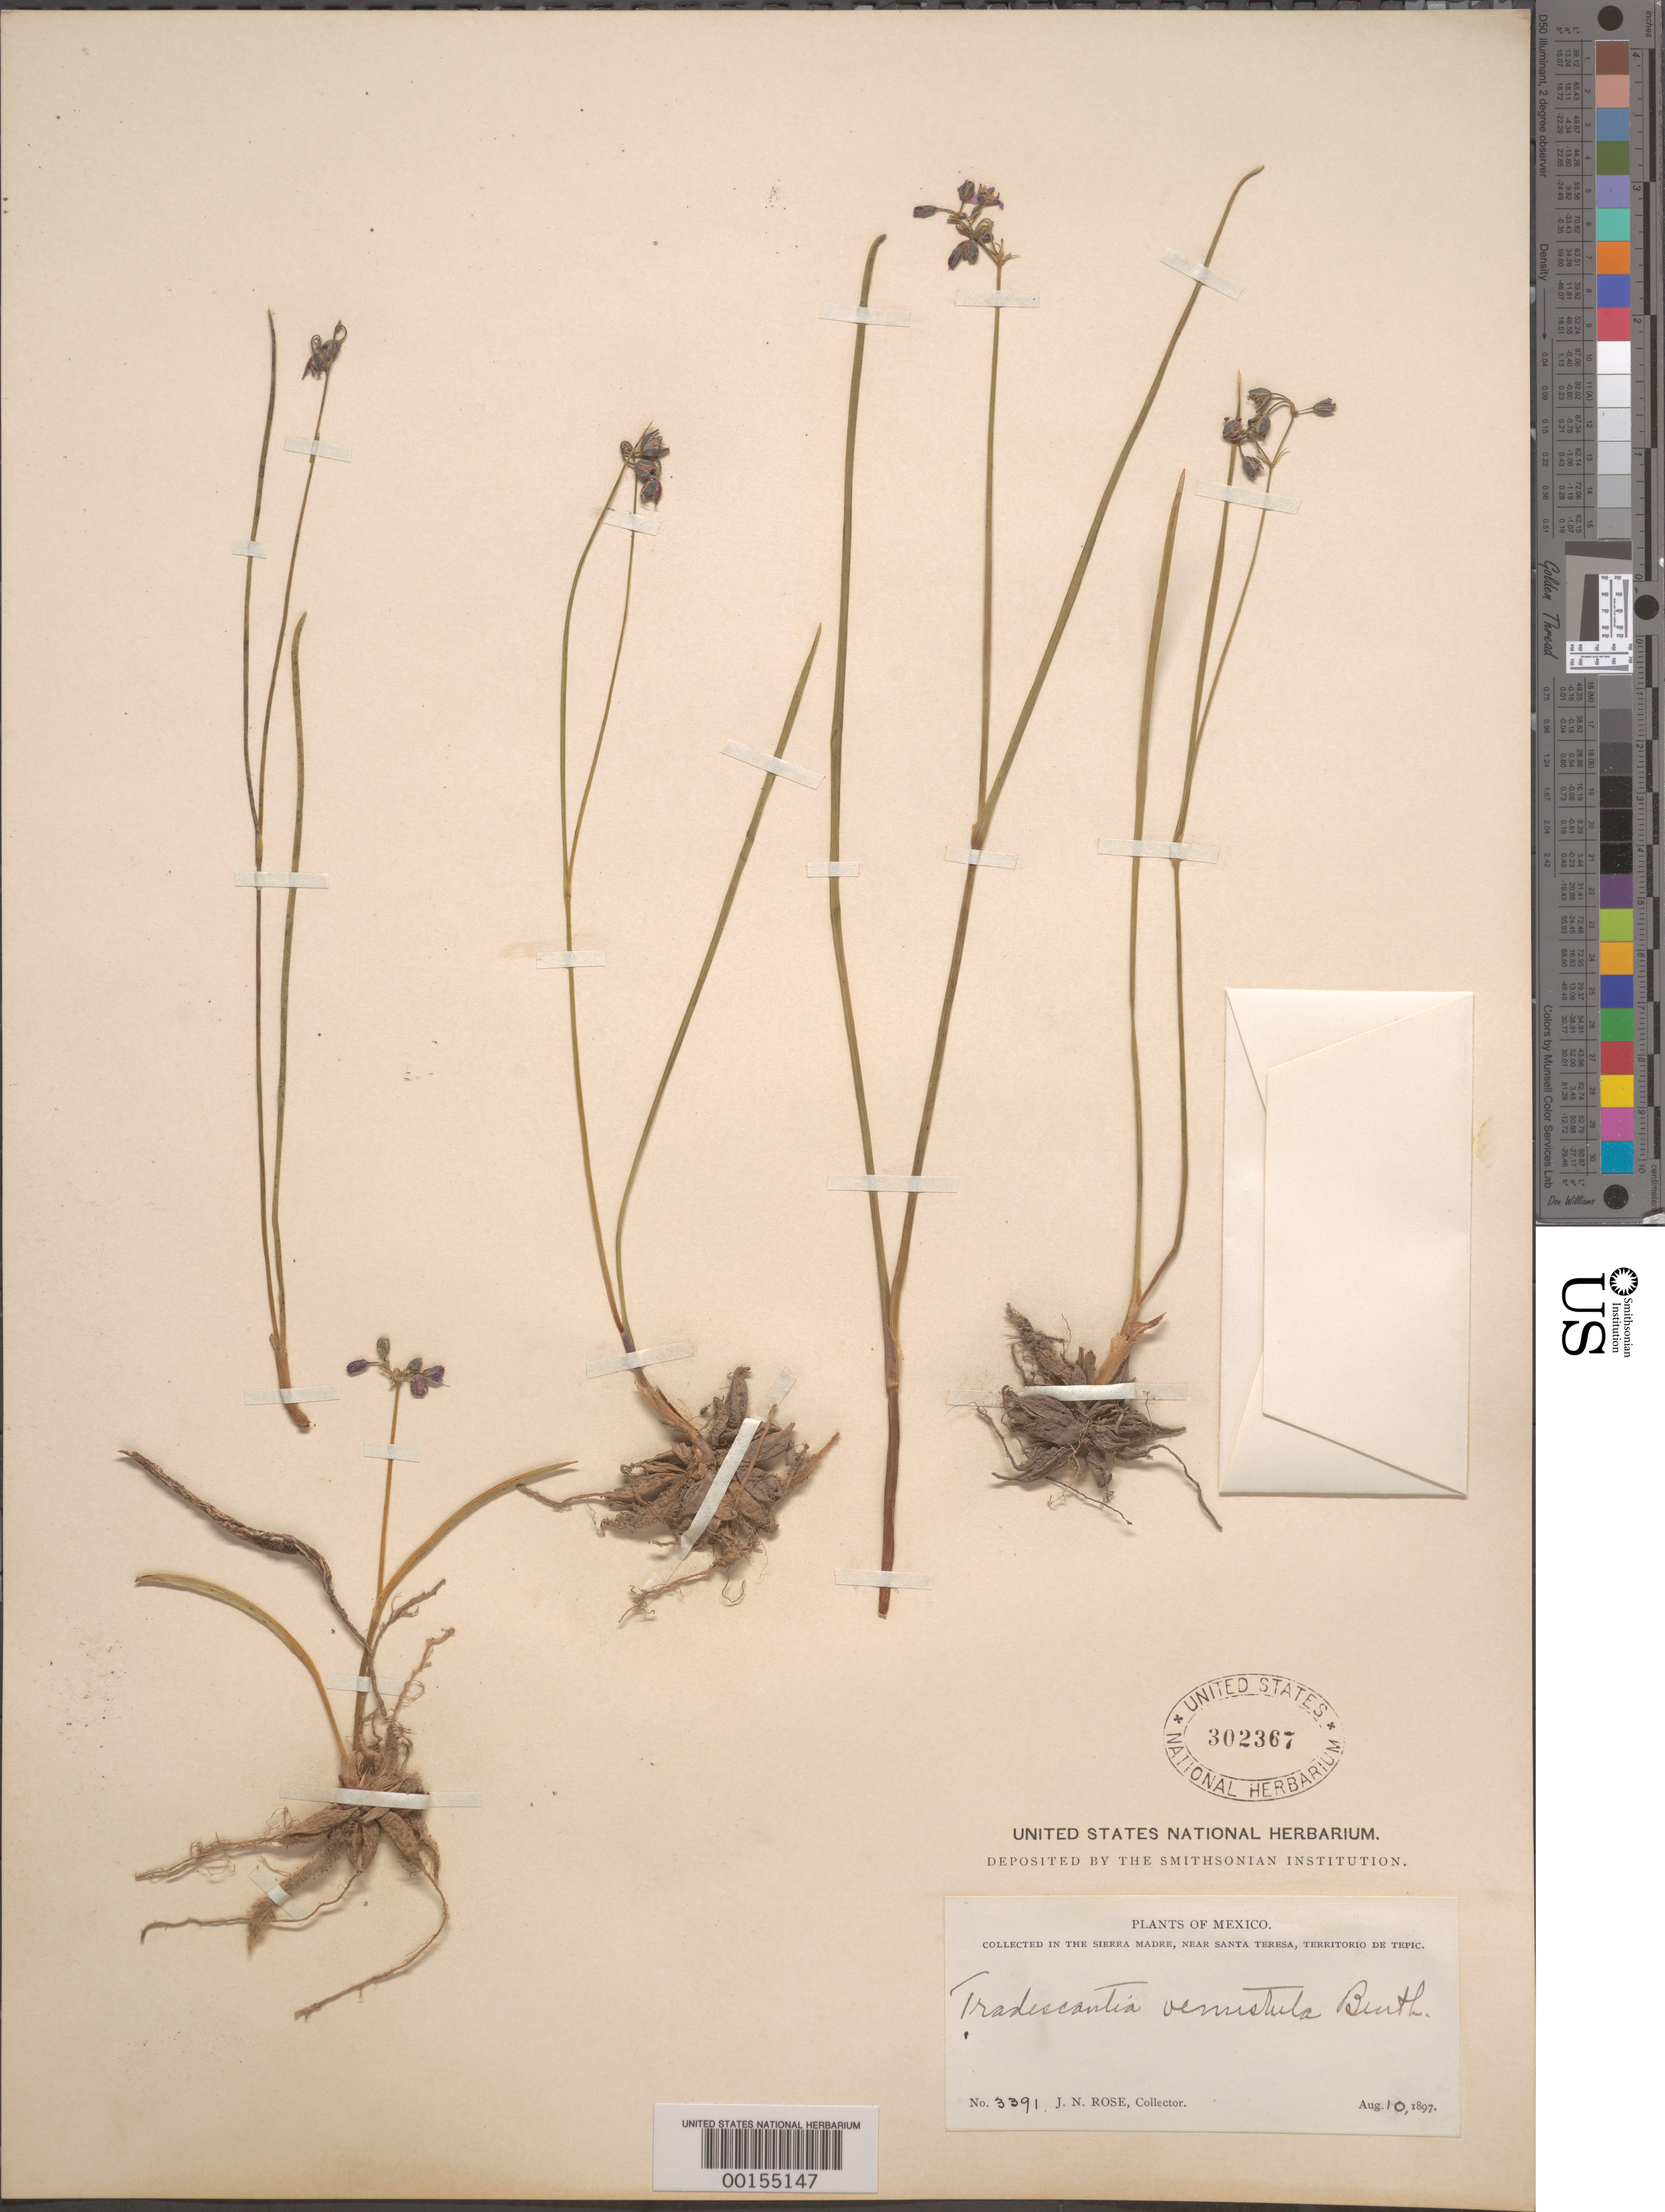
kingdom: Plantae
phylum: Tracheophyta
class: Liliopsida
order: Commelinales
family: Commelinaceae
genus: Gibasis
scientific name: Gibasis linearis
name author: (Benth.) Rohweder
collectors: J. N. Rose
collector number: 3391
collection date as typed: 10 Aug 1897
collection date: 1897-08-10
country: Mexico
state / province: Nayarit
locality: Sierra Madre, near anta teresa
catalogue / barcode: US 302367